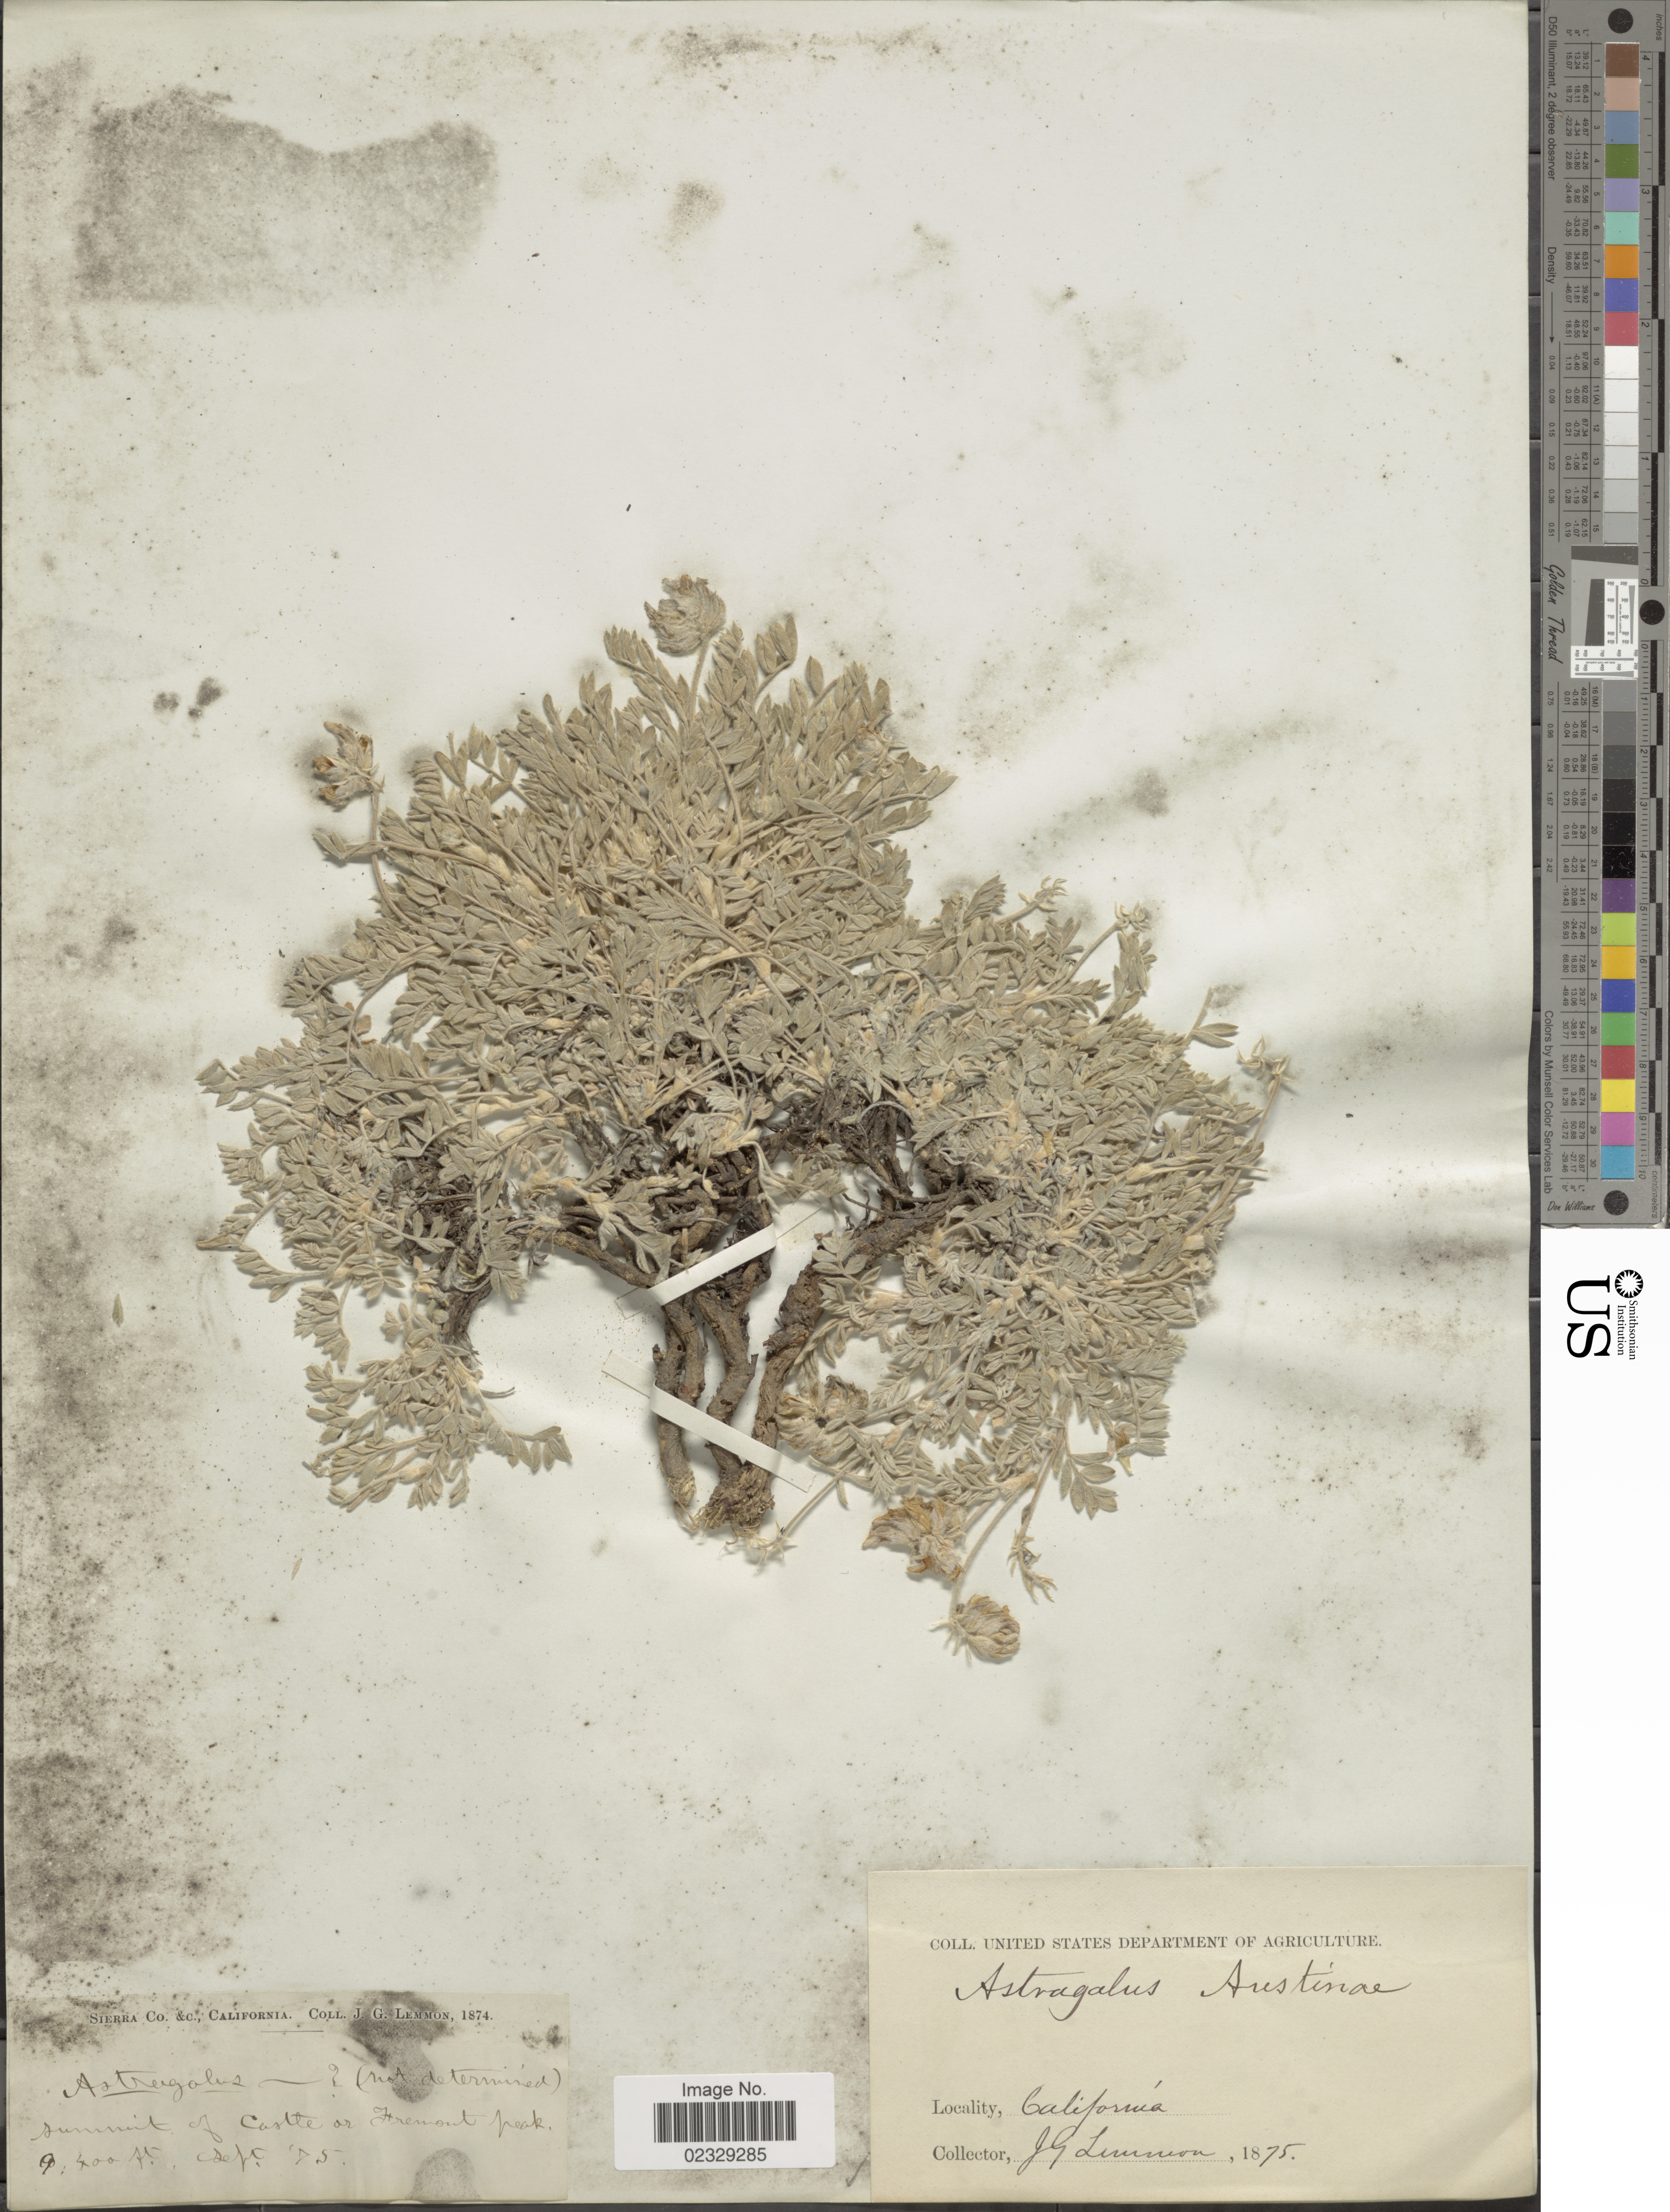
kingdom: Plantae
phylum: Tracheophyta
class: Magnoliopsida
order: Fabales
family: Fabaceae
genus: Astragalus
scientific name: Astragalus austinae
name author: M.E. Jones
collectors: J. Lemmon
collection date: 1875-09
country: United States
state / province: California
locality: Sierra Co &c, summit of Castle or Fremont Peak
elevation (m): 2865